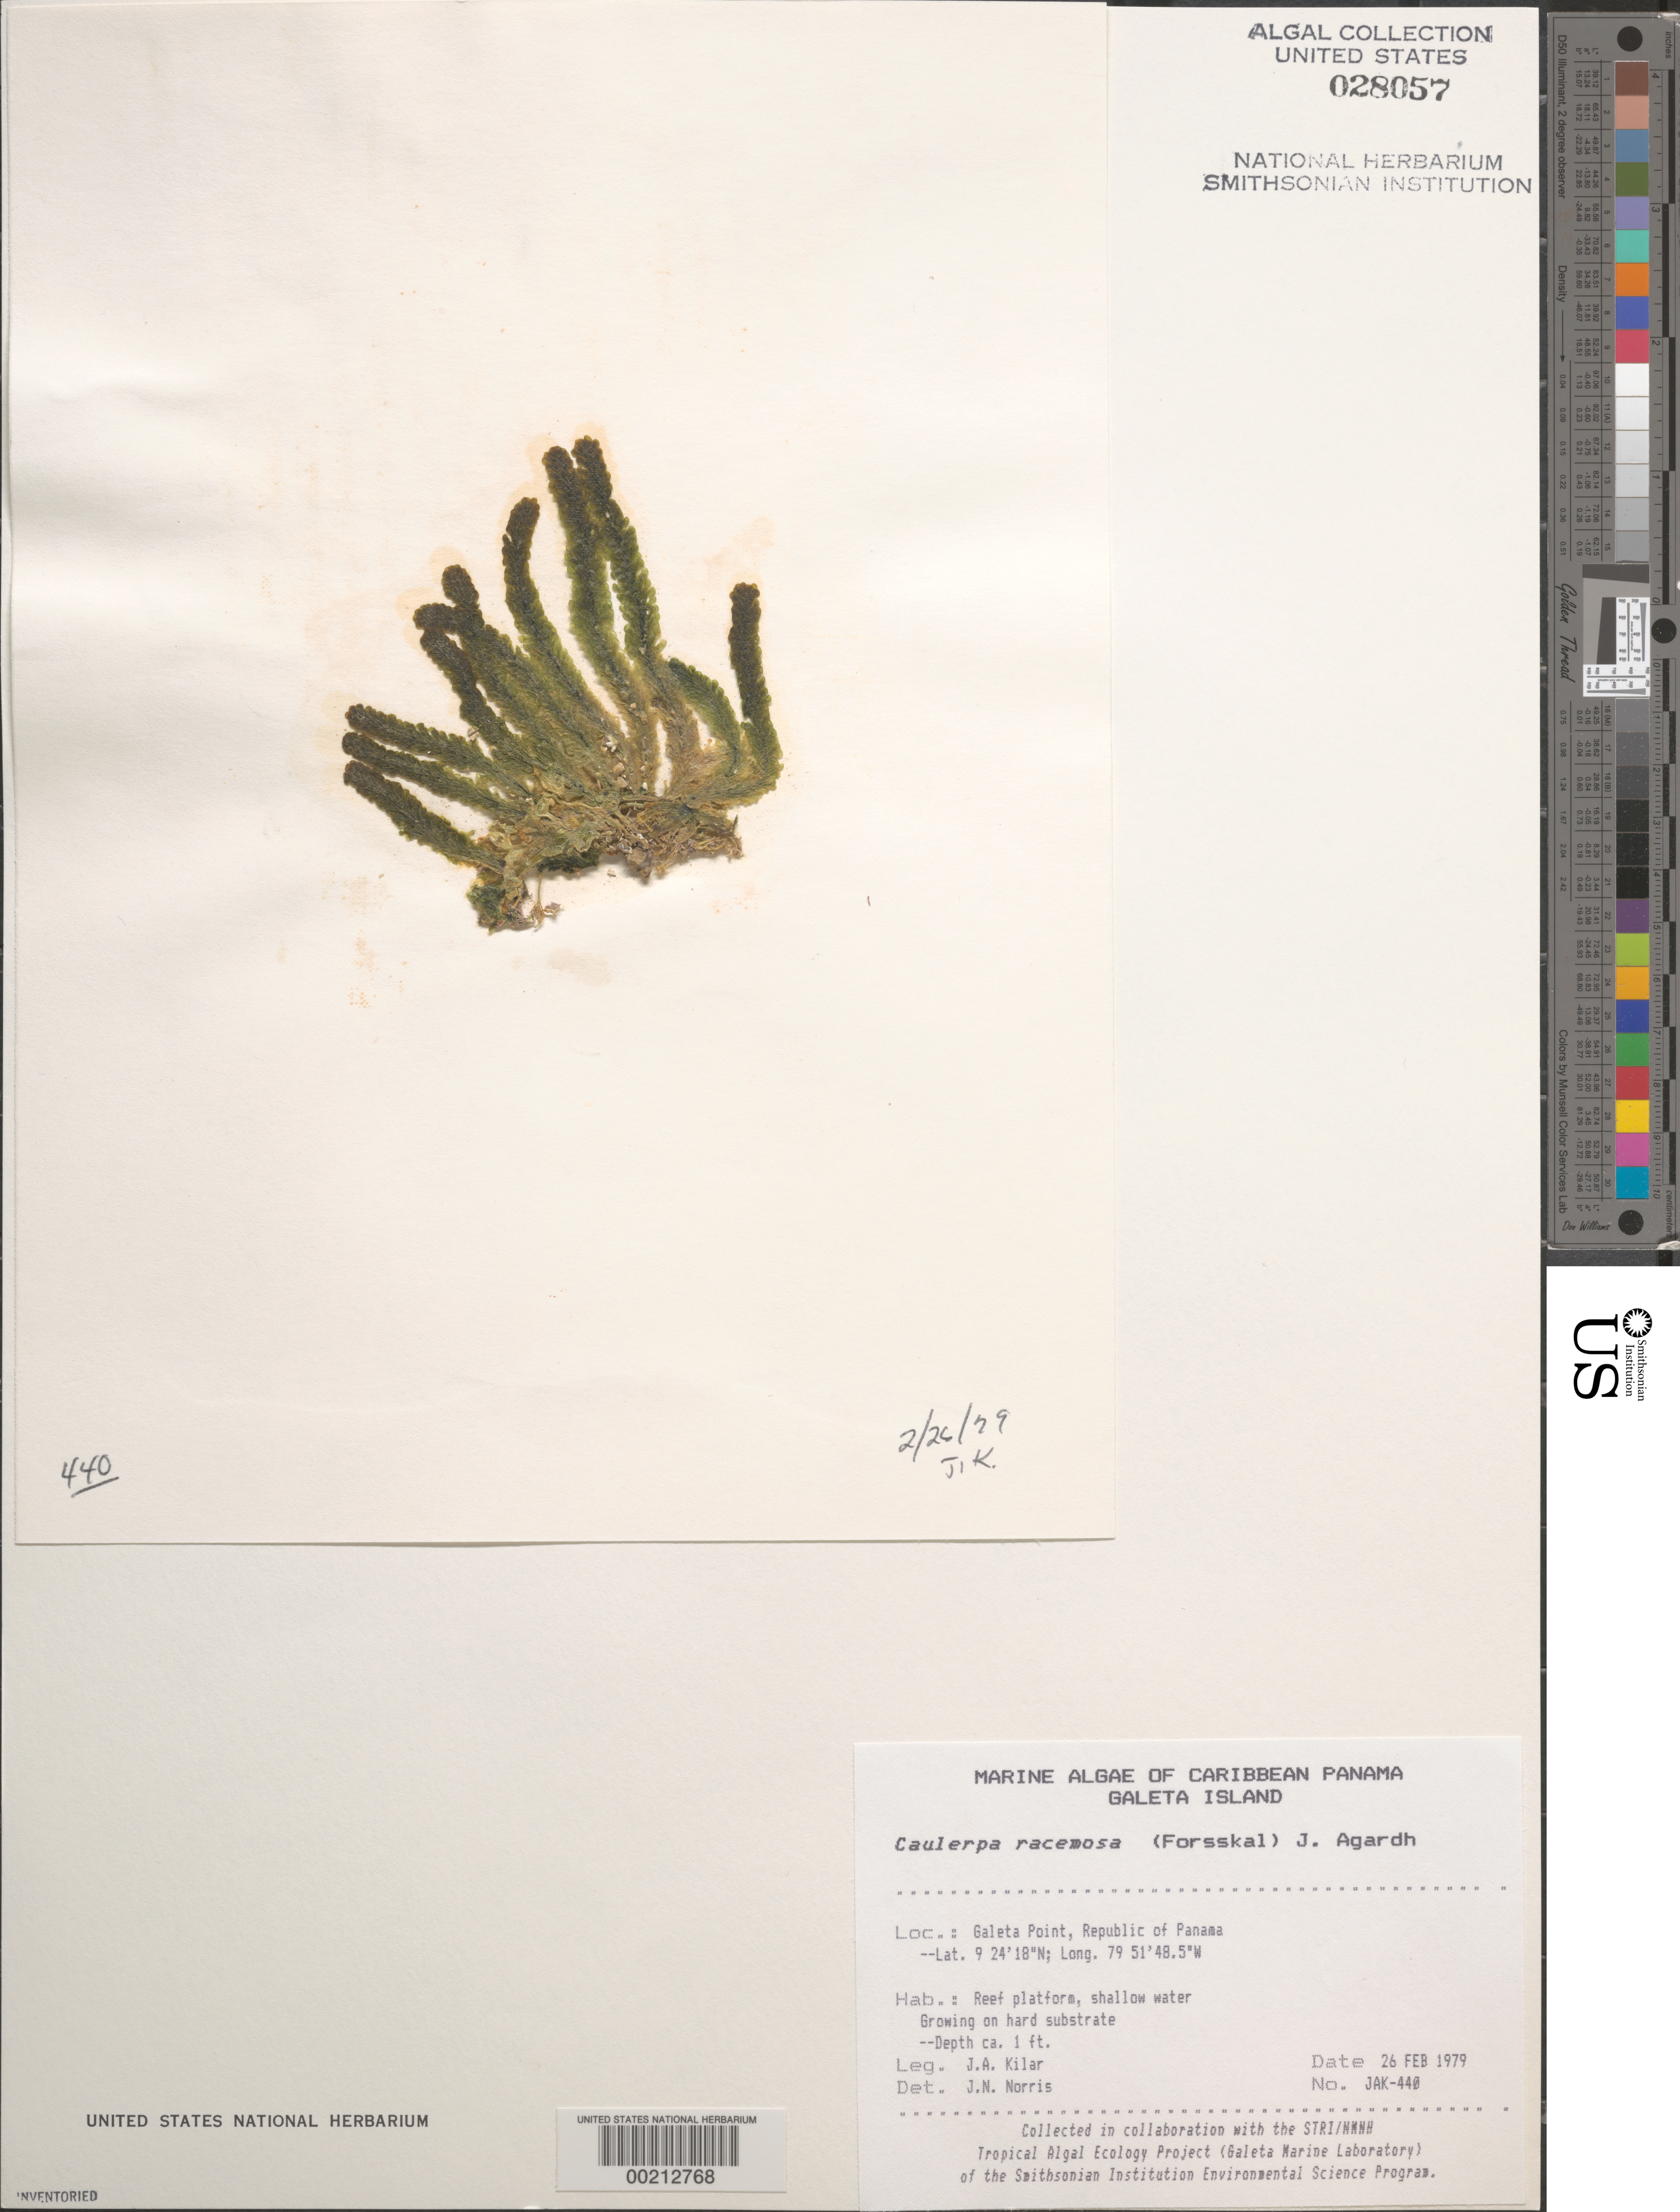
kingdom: Plantae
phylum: Chlorophyta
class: Ulvophyceae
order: Bryopsidales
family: Caulerpaceae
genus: Caulerpa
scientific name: Caulerpa racemosa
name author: (Forssk.) J. Agardh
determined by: Norris, James N.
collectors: J. A. Kilar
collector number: JAK-440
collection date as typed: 26 Feb 1979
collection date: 1979-02-26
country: Panama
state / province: Colón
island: Galeta Island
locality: Galeta Point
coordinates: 9 24' 18" N, 79 51' 48.5" W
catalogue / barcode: US 28057